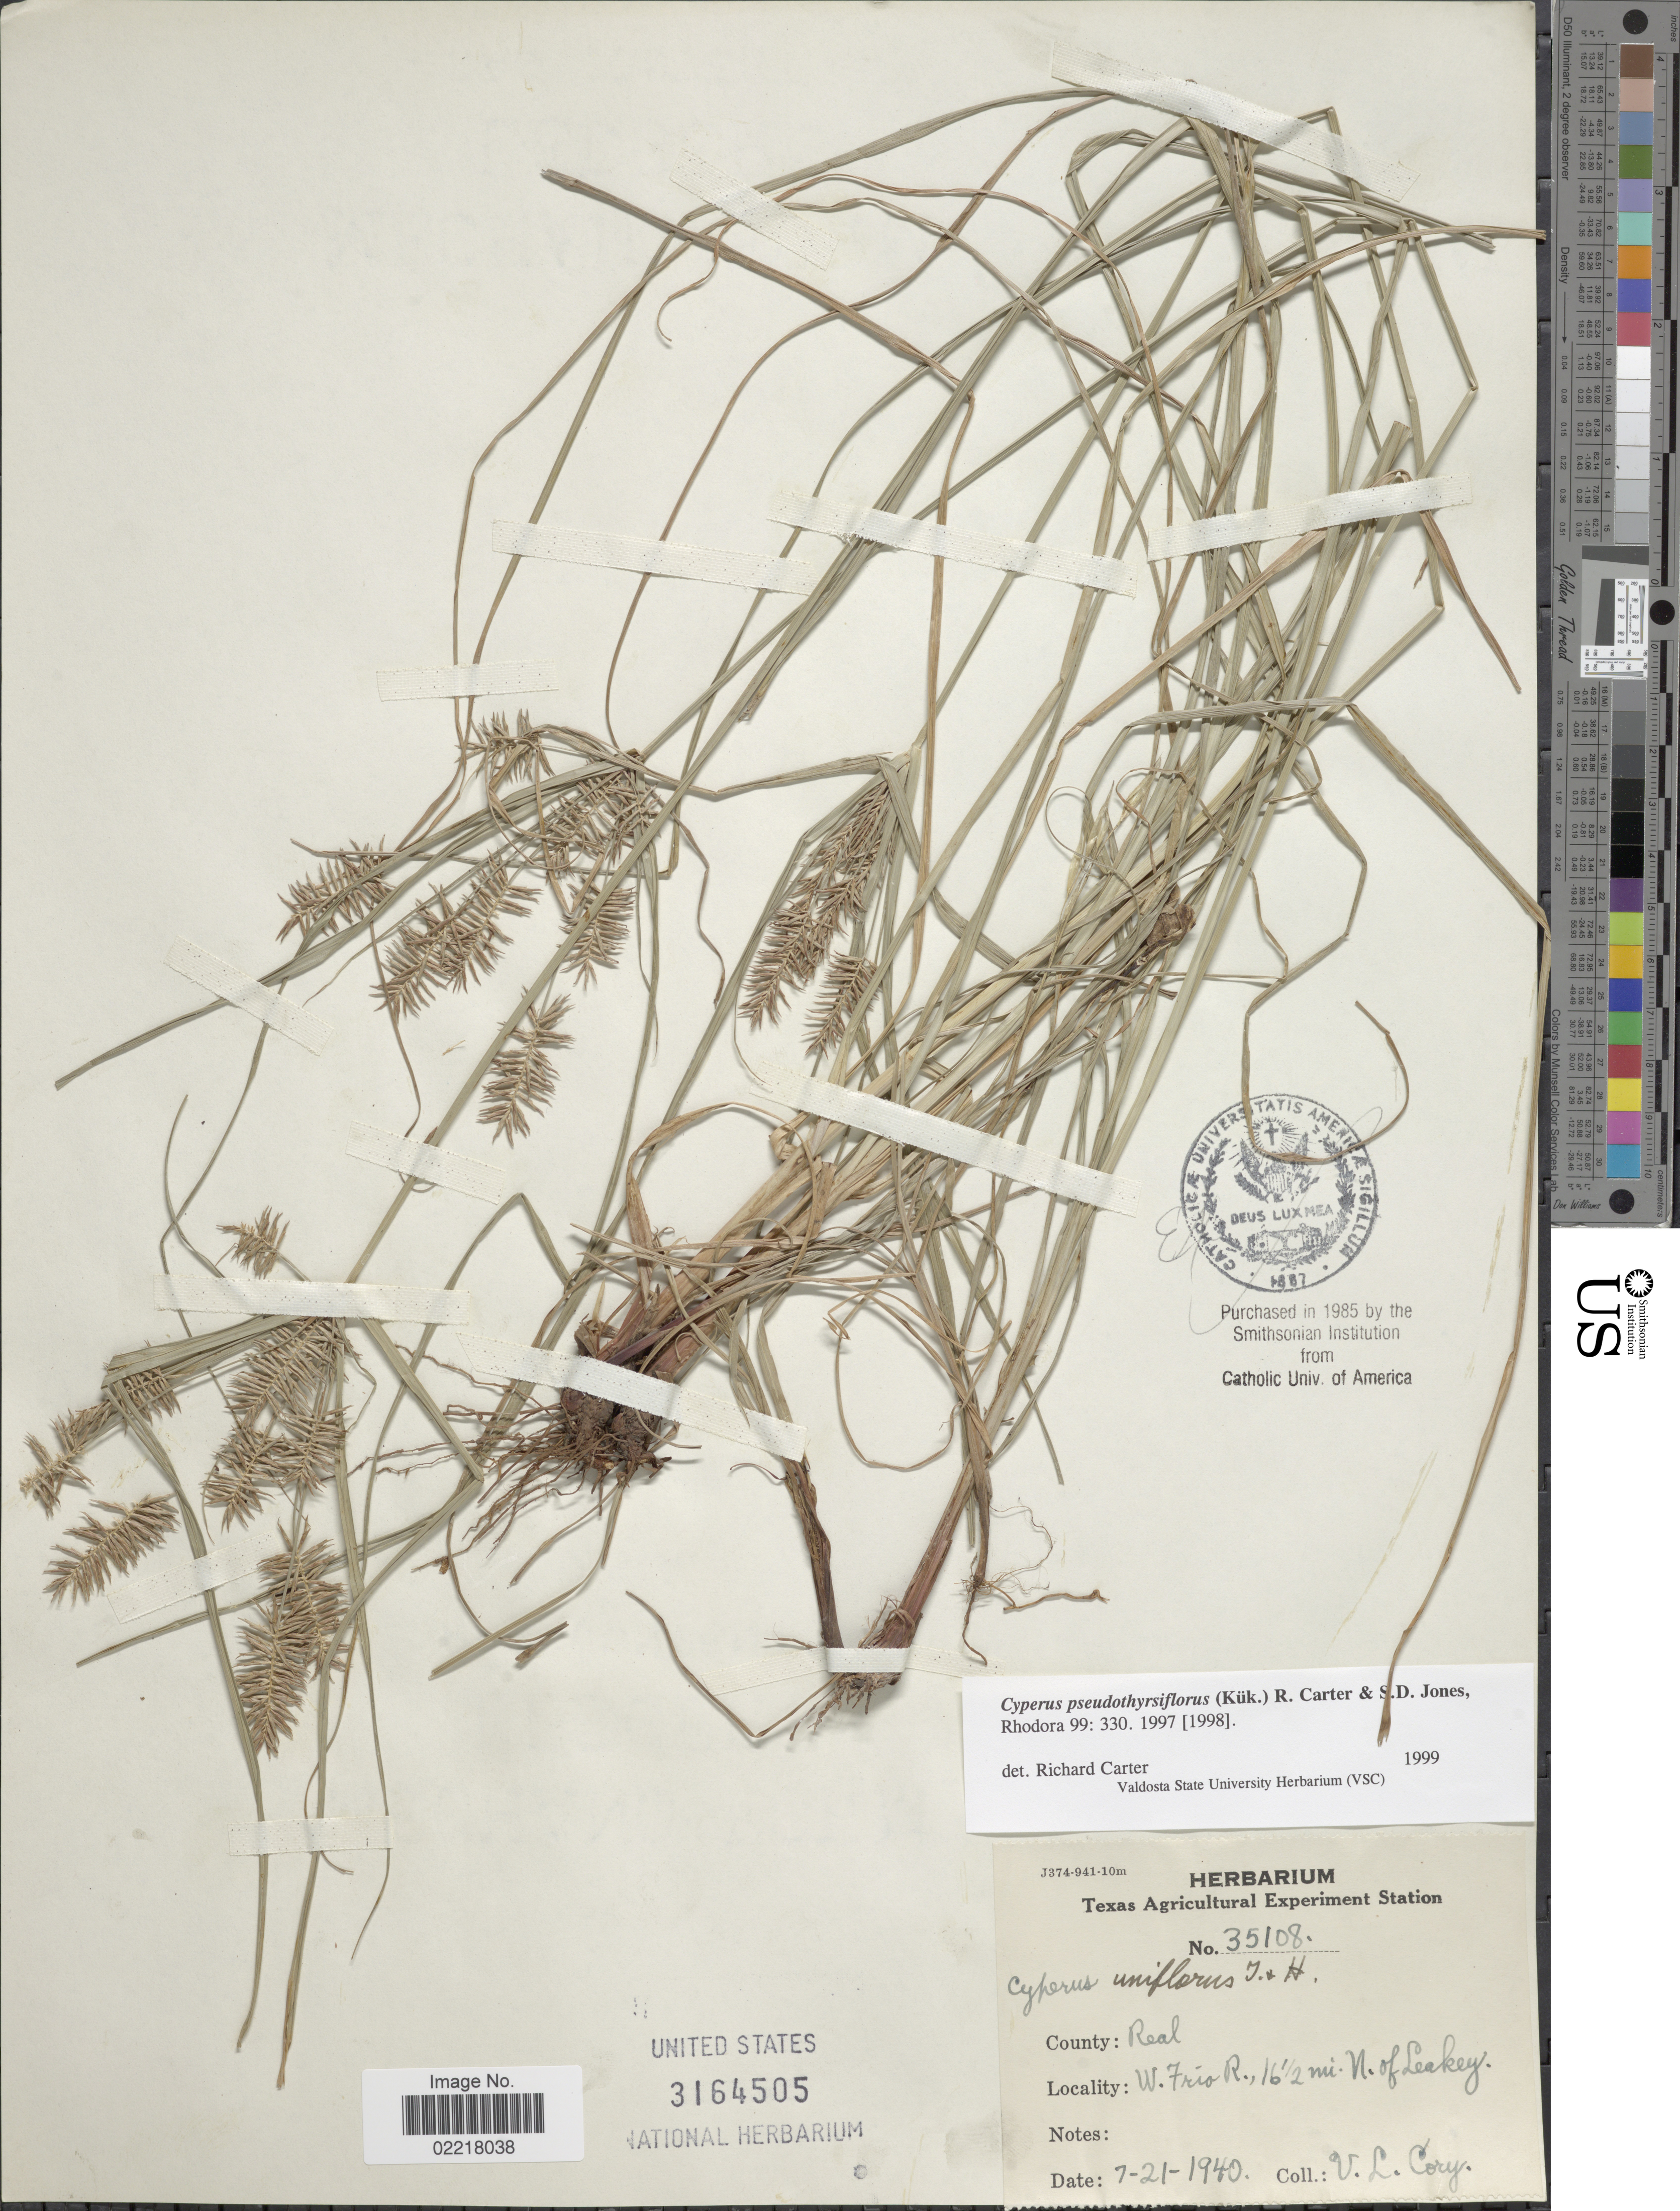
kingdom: Plantae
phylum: Tracheophyta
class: Liliopsida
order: Poales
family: Cyperaceae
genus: Cyperus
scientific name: Cyperus pseudothyrsiflorus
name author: (Kük.) R. Carter & S.D. Jones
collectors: V. Cory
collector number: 35108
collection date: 1940-07-21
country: United States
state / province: Texas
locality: County: Real. W. Frio R., 16½ mi. N. of Leakey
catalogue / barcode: US 3164505